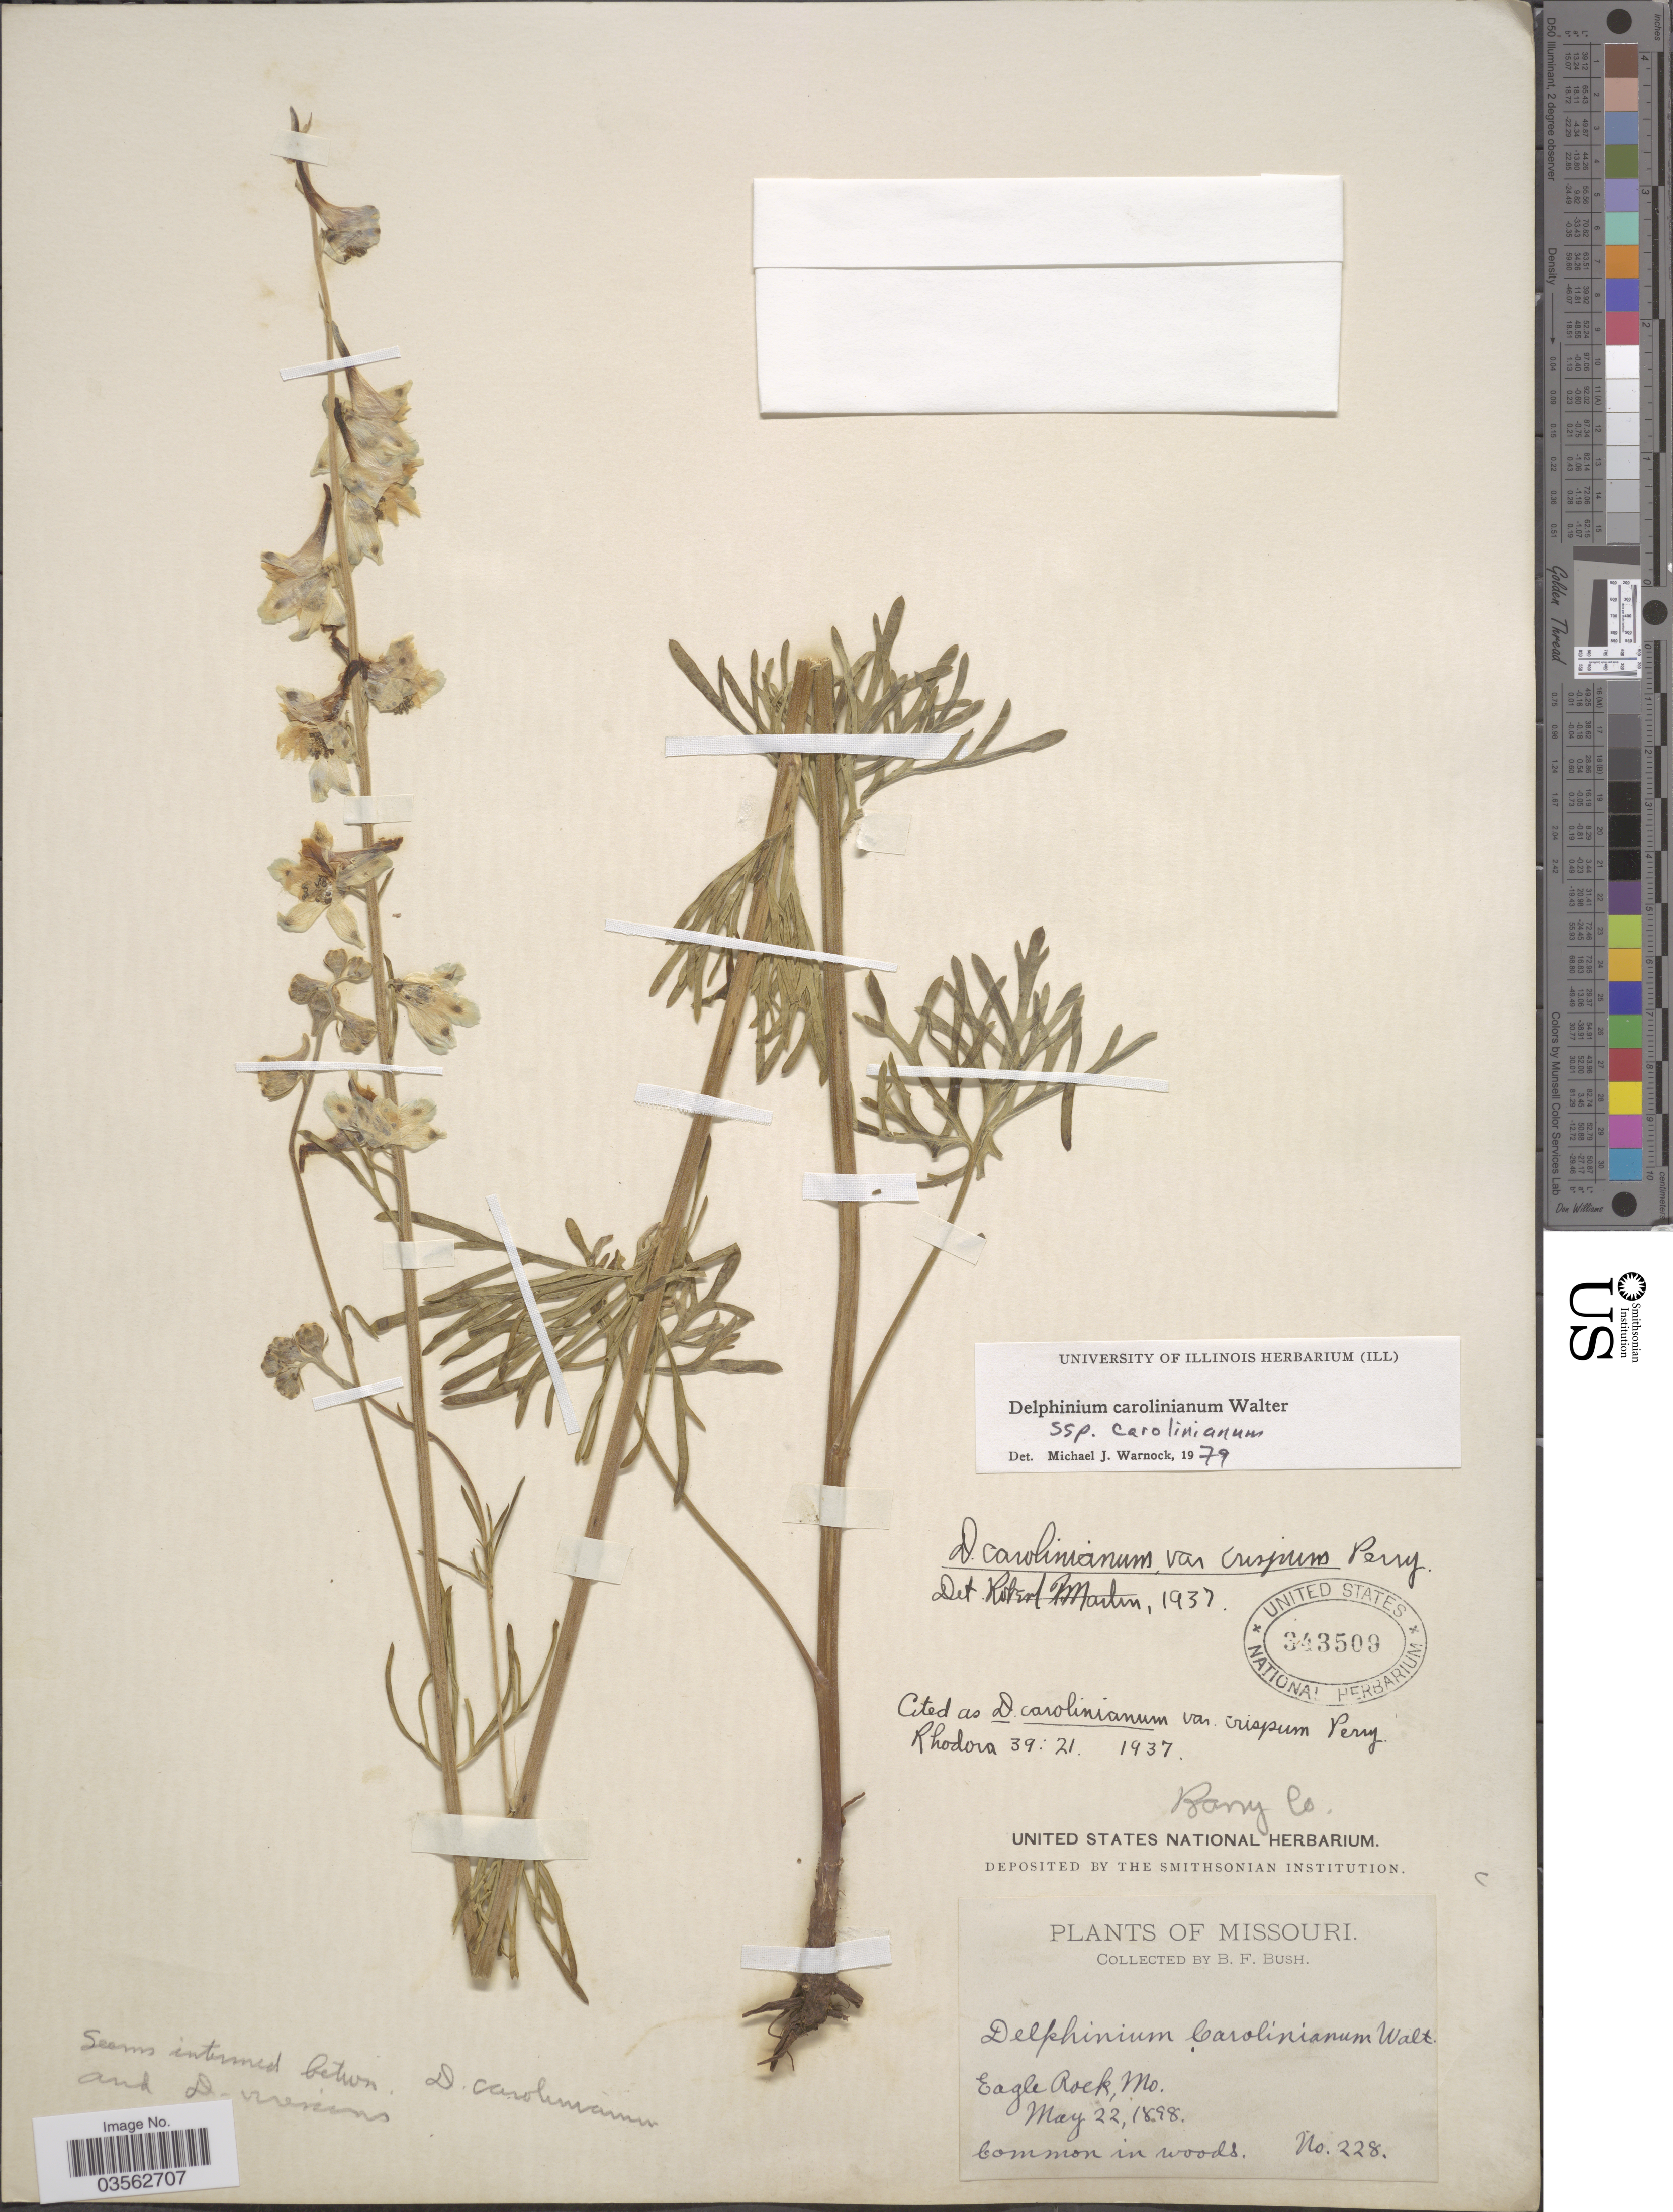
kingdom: Plantae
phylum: Tracheophyta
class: Magnoliopsida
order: Ranunculales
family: Ranunculaceae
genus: Delphinium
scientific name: Delphinium carolinianum subsp. carolinianum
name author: Walter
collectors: B. F. Bush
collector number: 228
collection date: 1898-05-22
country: United States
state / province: Missouri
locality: Eagle Rock. Barry Co.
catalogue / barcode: US 343509